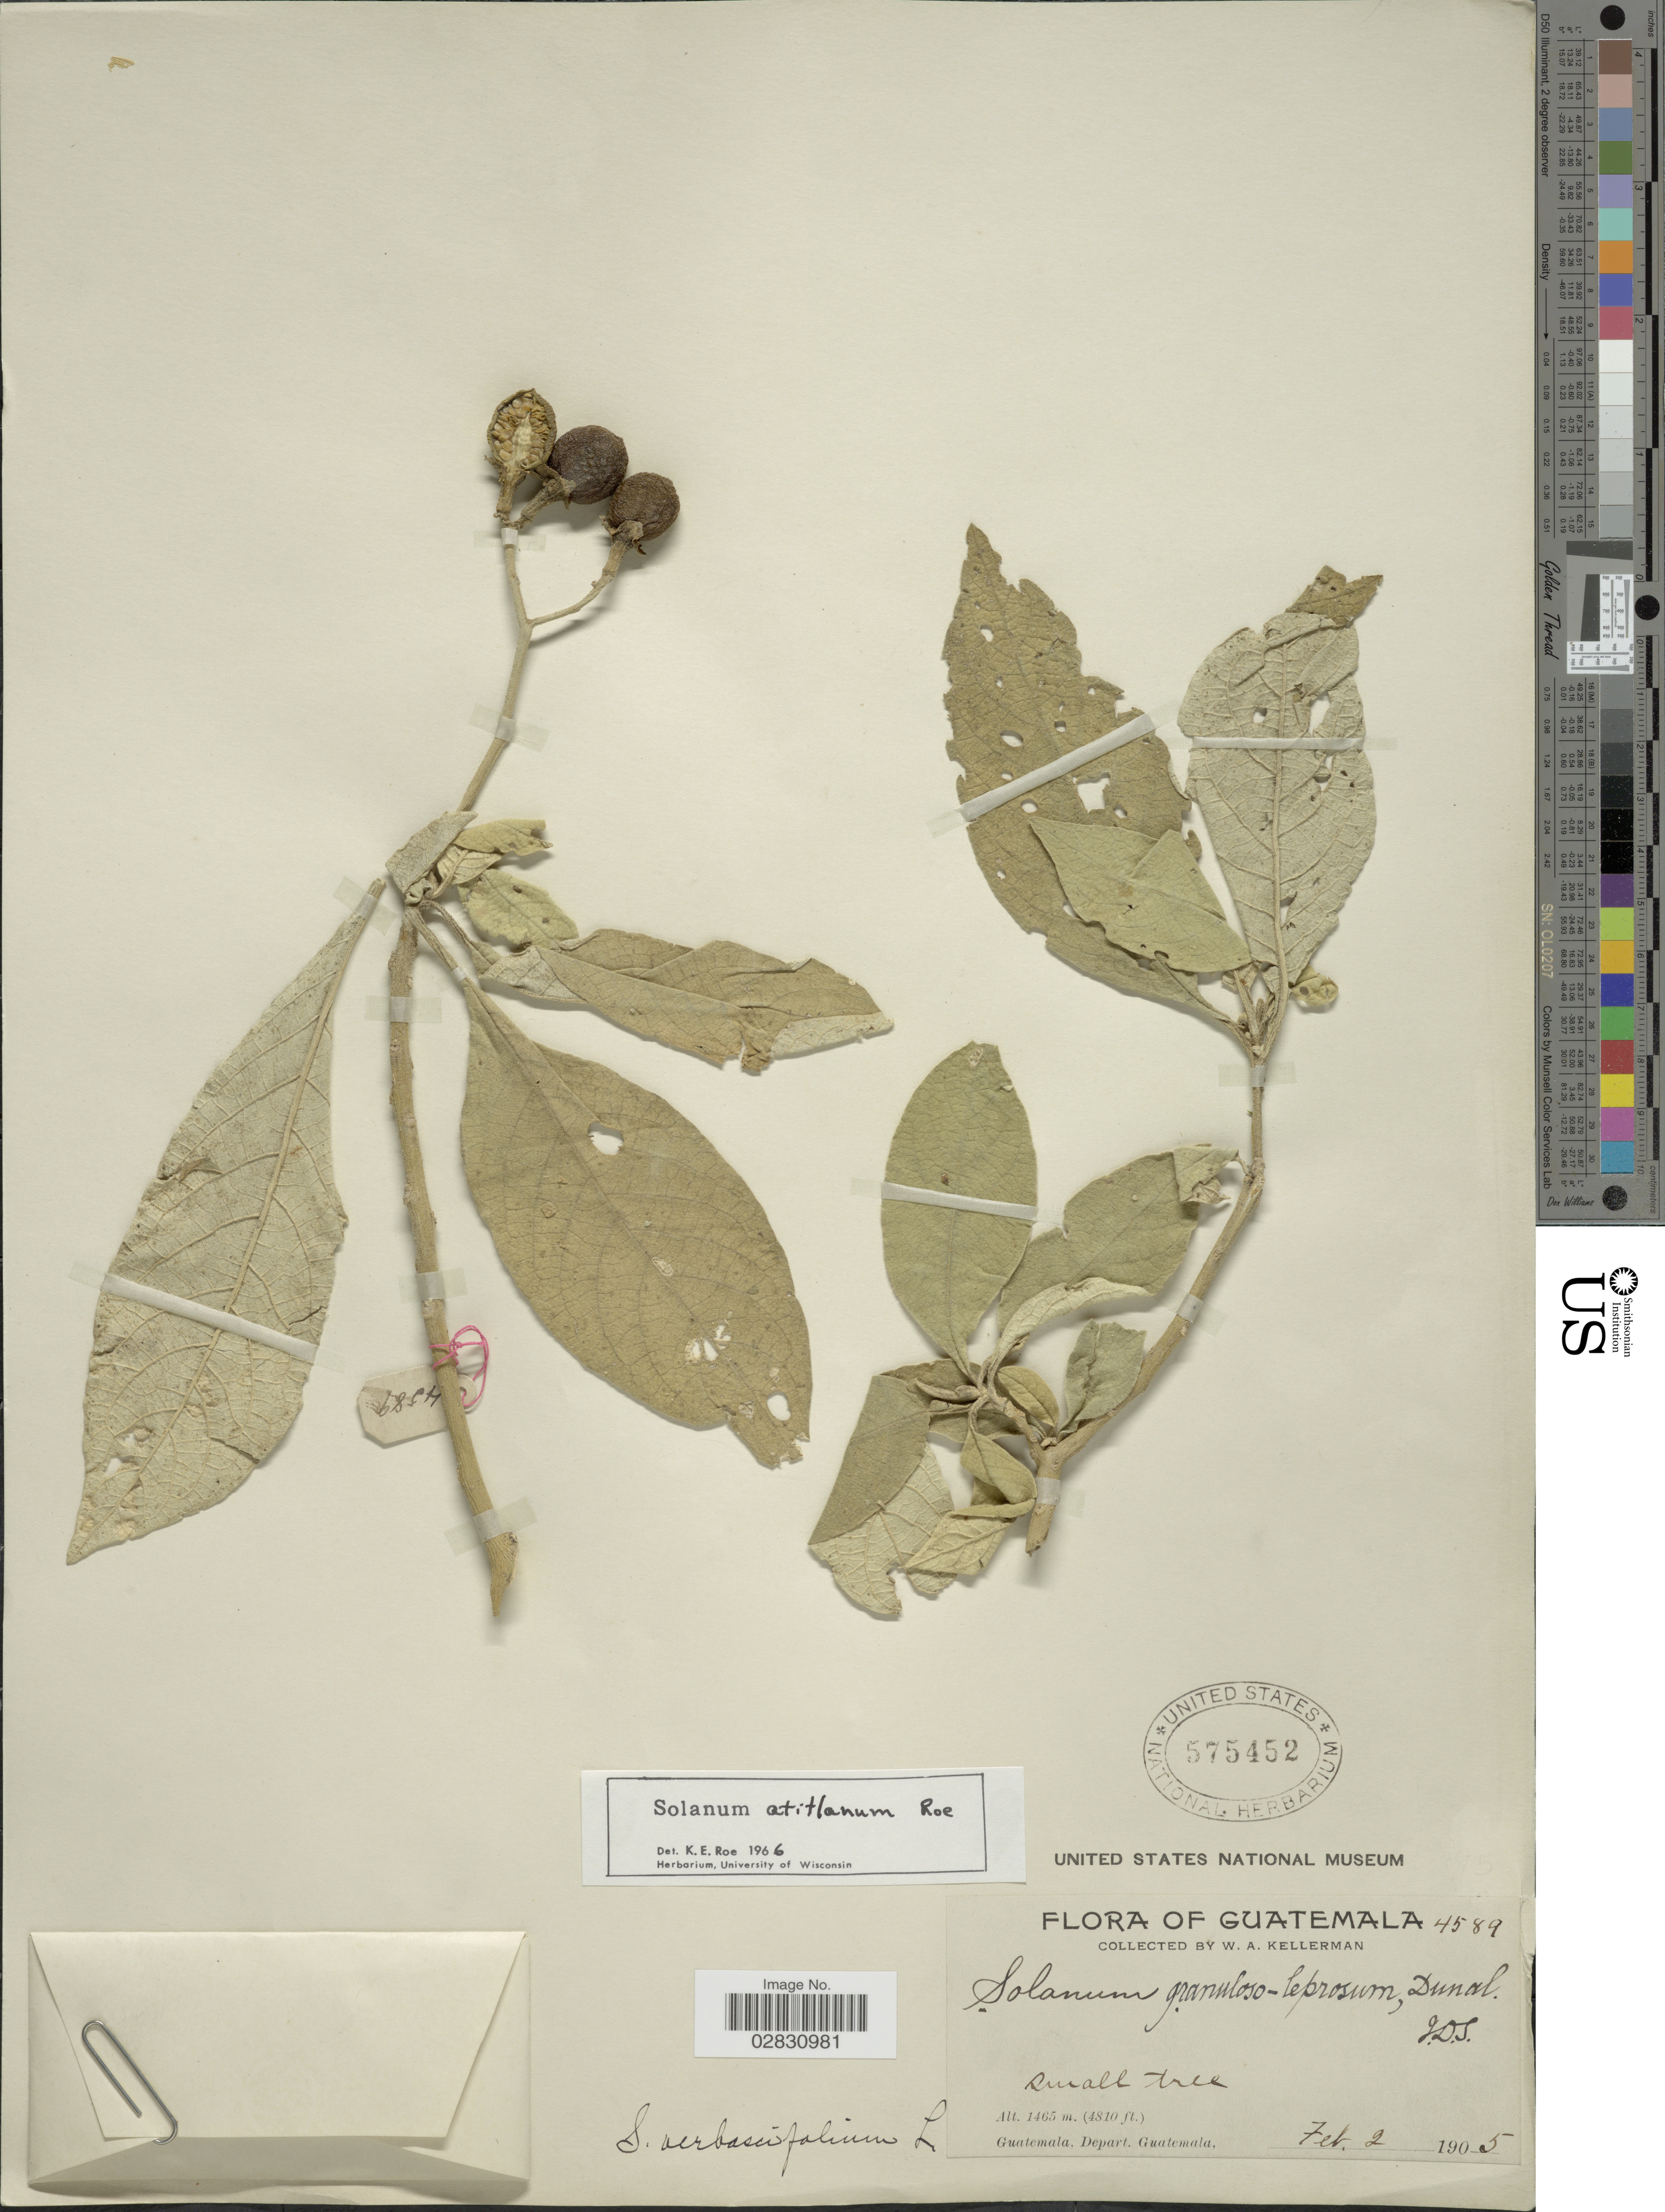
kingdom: Plantae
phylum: Tracheophyta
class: Magnoliopsida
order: Solanales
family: Solanaceae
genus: Solanum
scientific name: Solanum atitlanum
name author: K.E. Roe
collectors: W. Kellerman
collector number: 4589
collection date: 1905-02-02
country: Guatemala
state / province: Guatemala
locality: Depart. Guatemala.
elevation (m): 1466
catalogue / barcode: US 575452